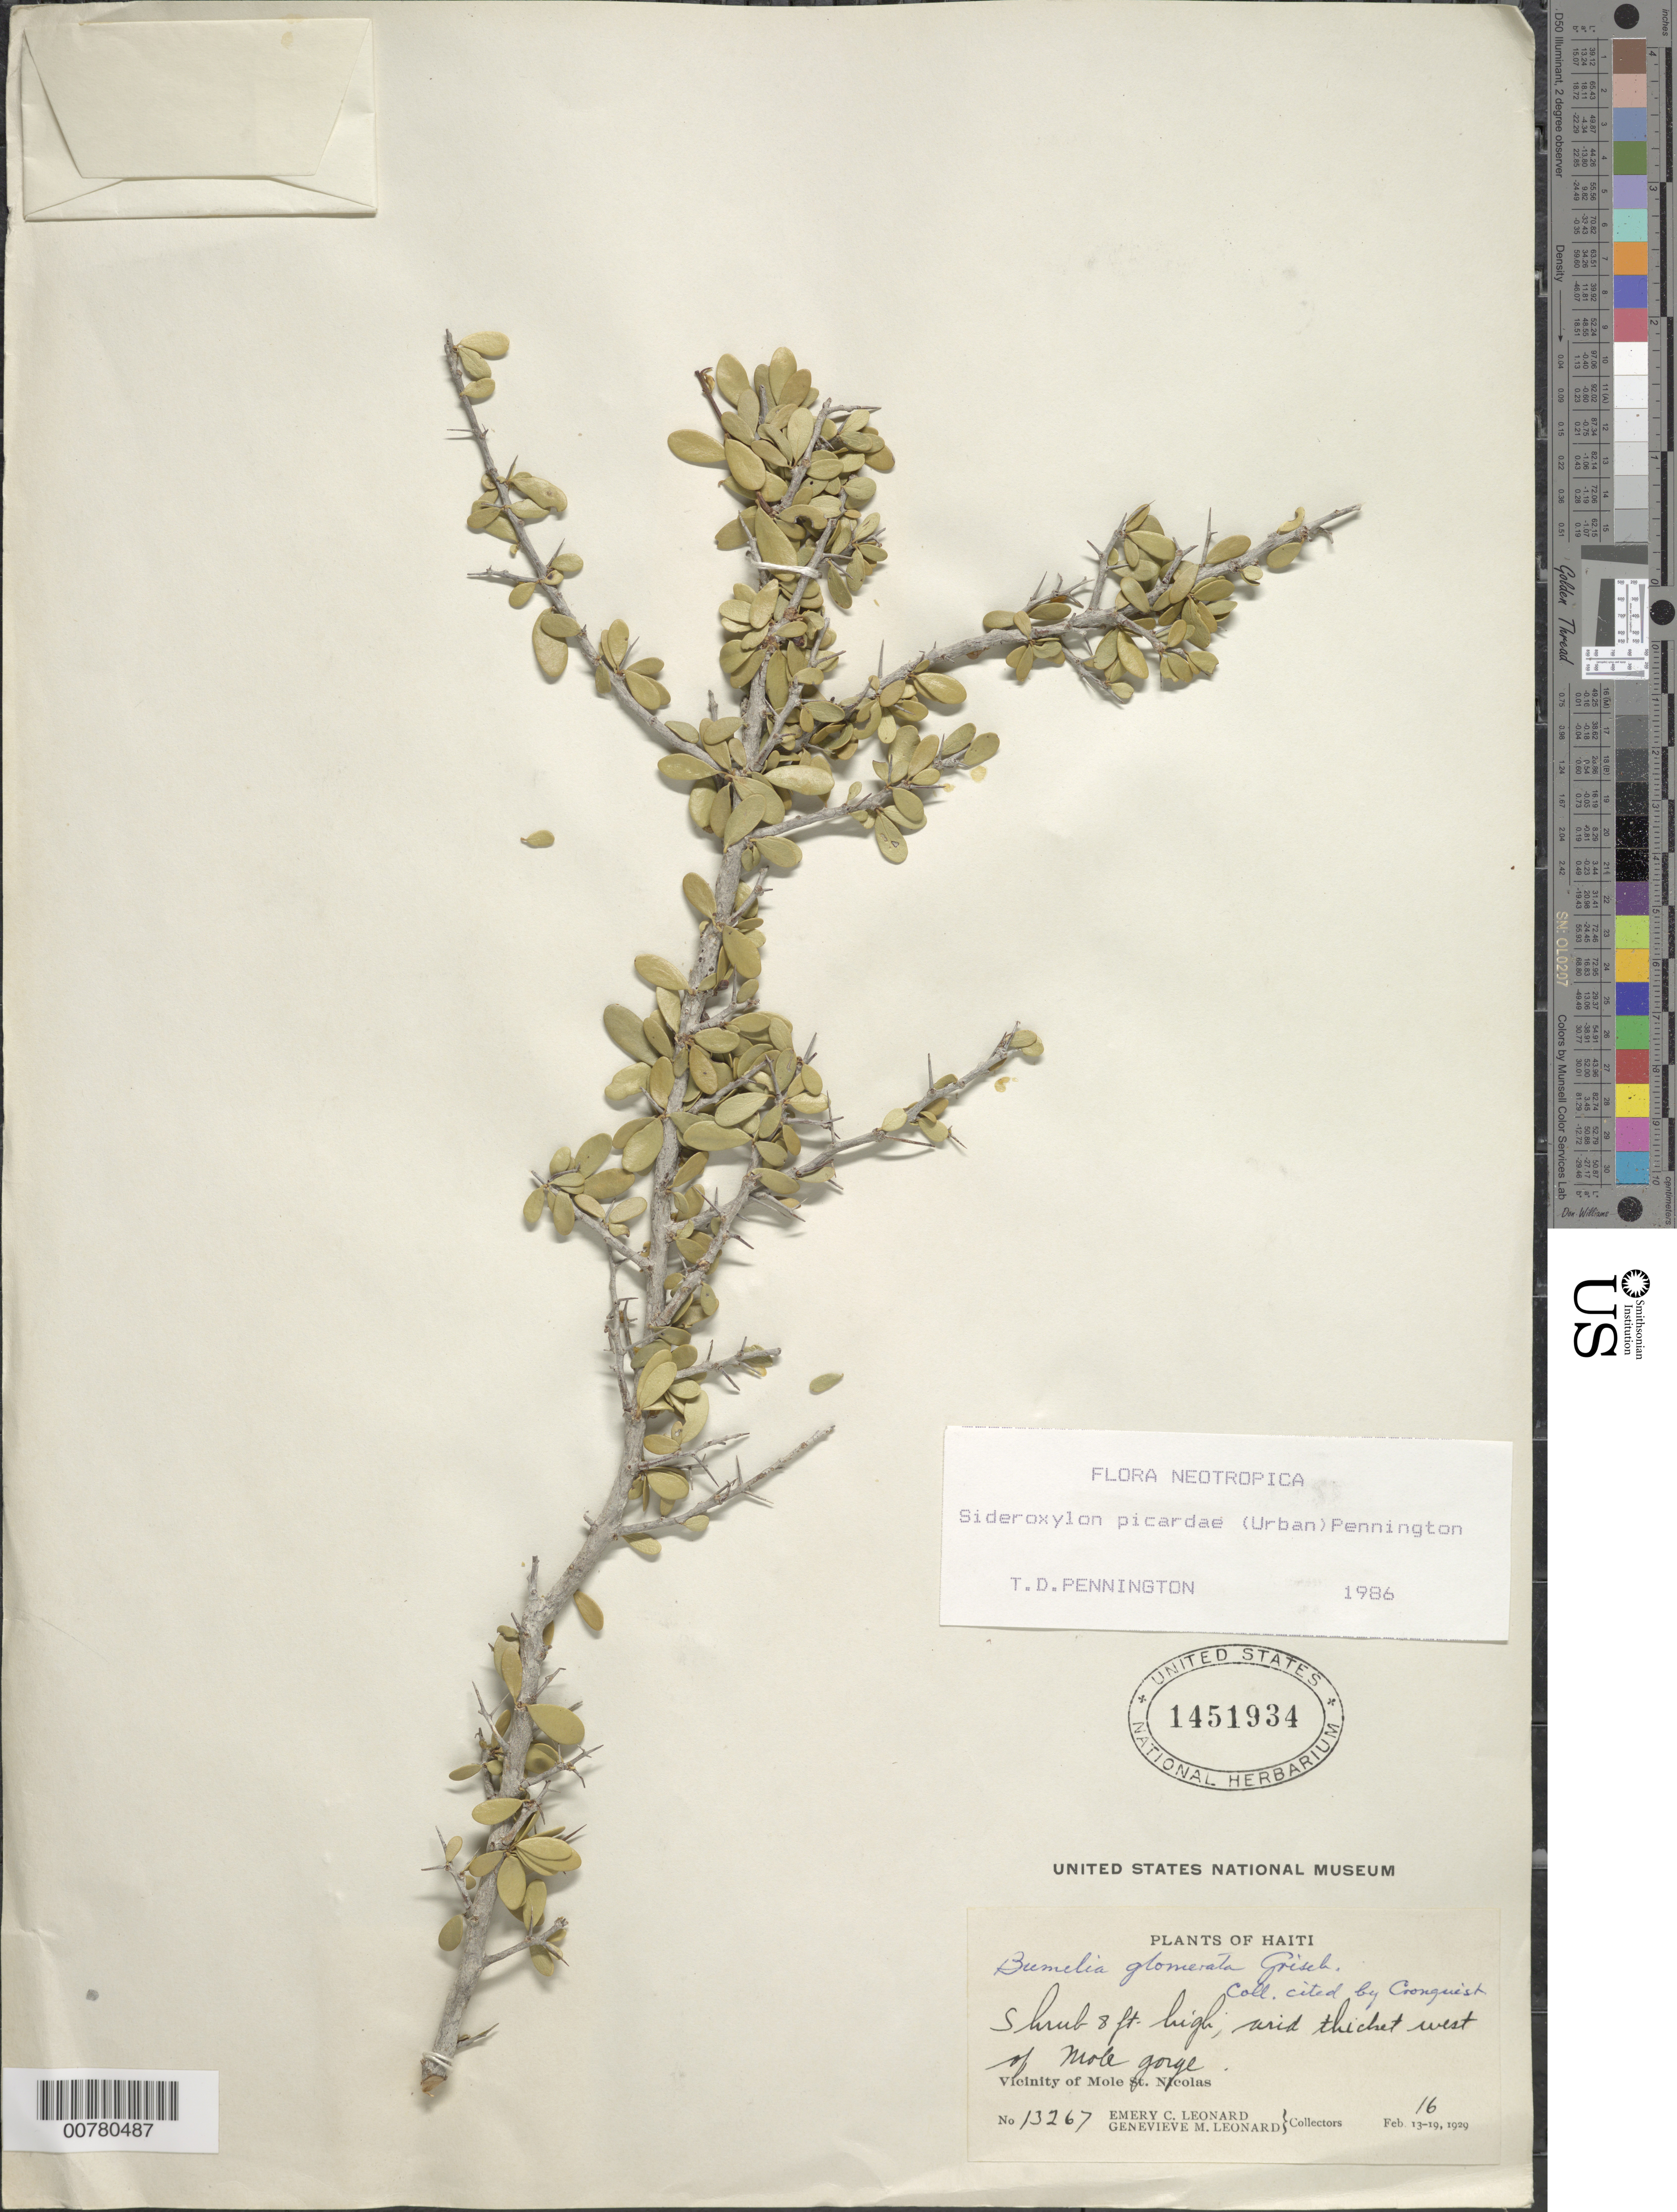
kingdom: Plantae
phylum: Tracheophyta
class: Magnoliopsida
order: Ericales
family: Sapotaceae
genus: Sideroxylon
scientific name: Sideroxylon picardae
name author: (Urb.) T.D. Penn.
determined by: Pennington, T. D., (K)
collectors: E. C. Leonard & G. M. Leonard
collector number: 13267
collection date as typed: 16 Feb 1929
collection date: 1929-02-16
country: Haiti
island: Hispaniola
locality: Vicinity of Mole St. Nicolas, W of Mole gorge.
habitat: Arid thicket.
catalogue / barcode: US 1451934